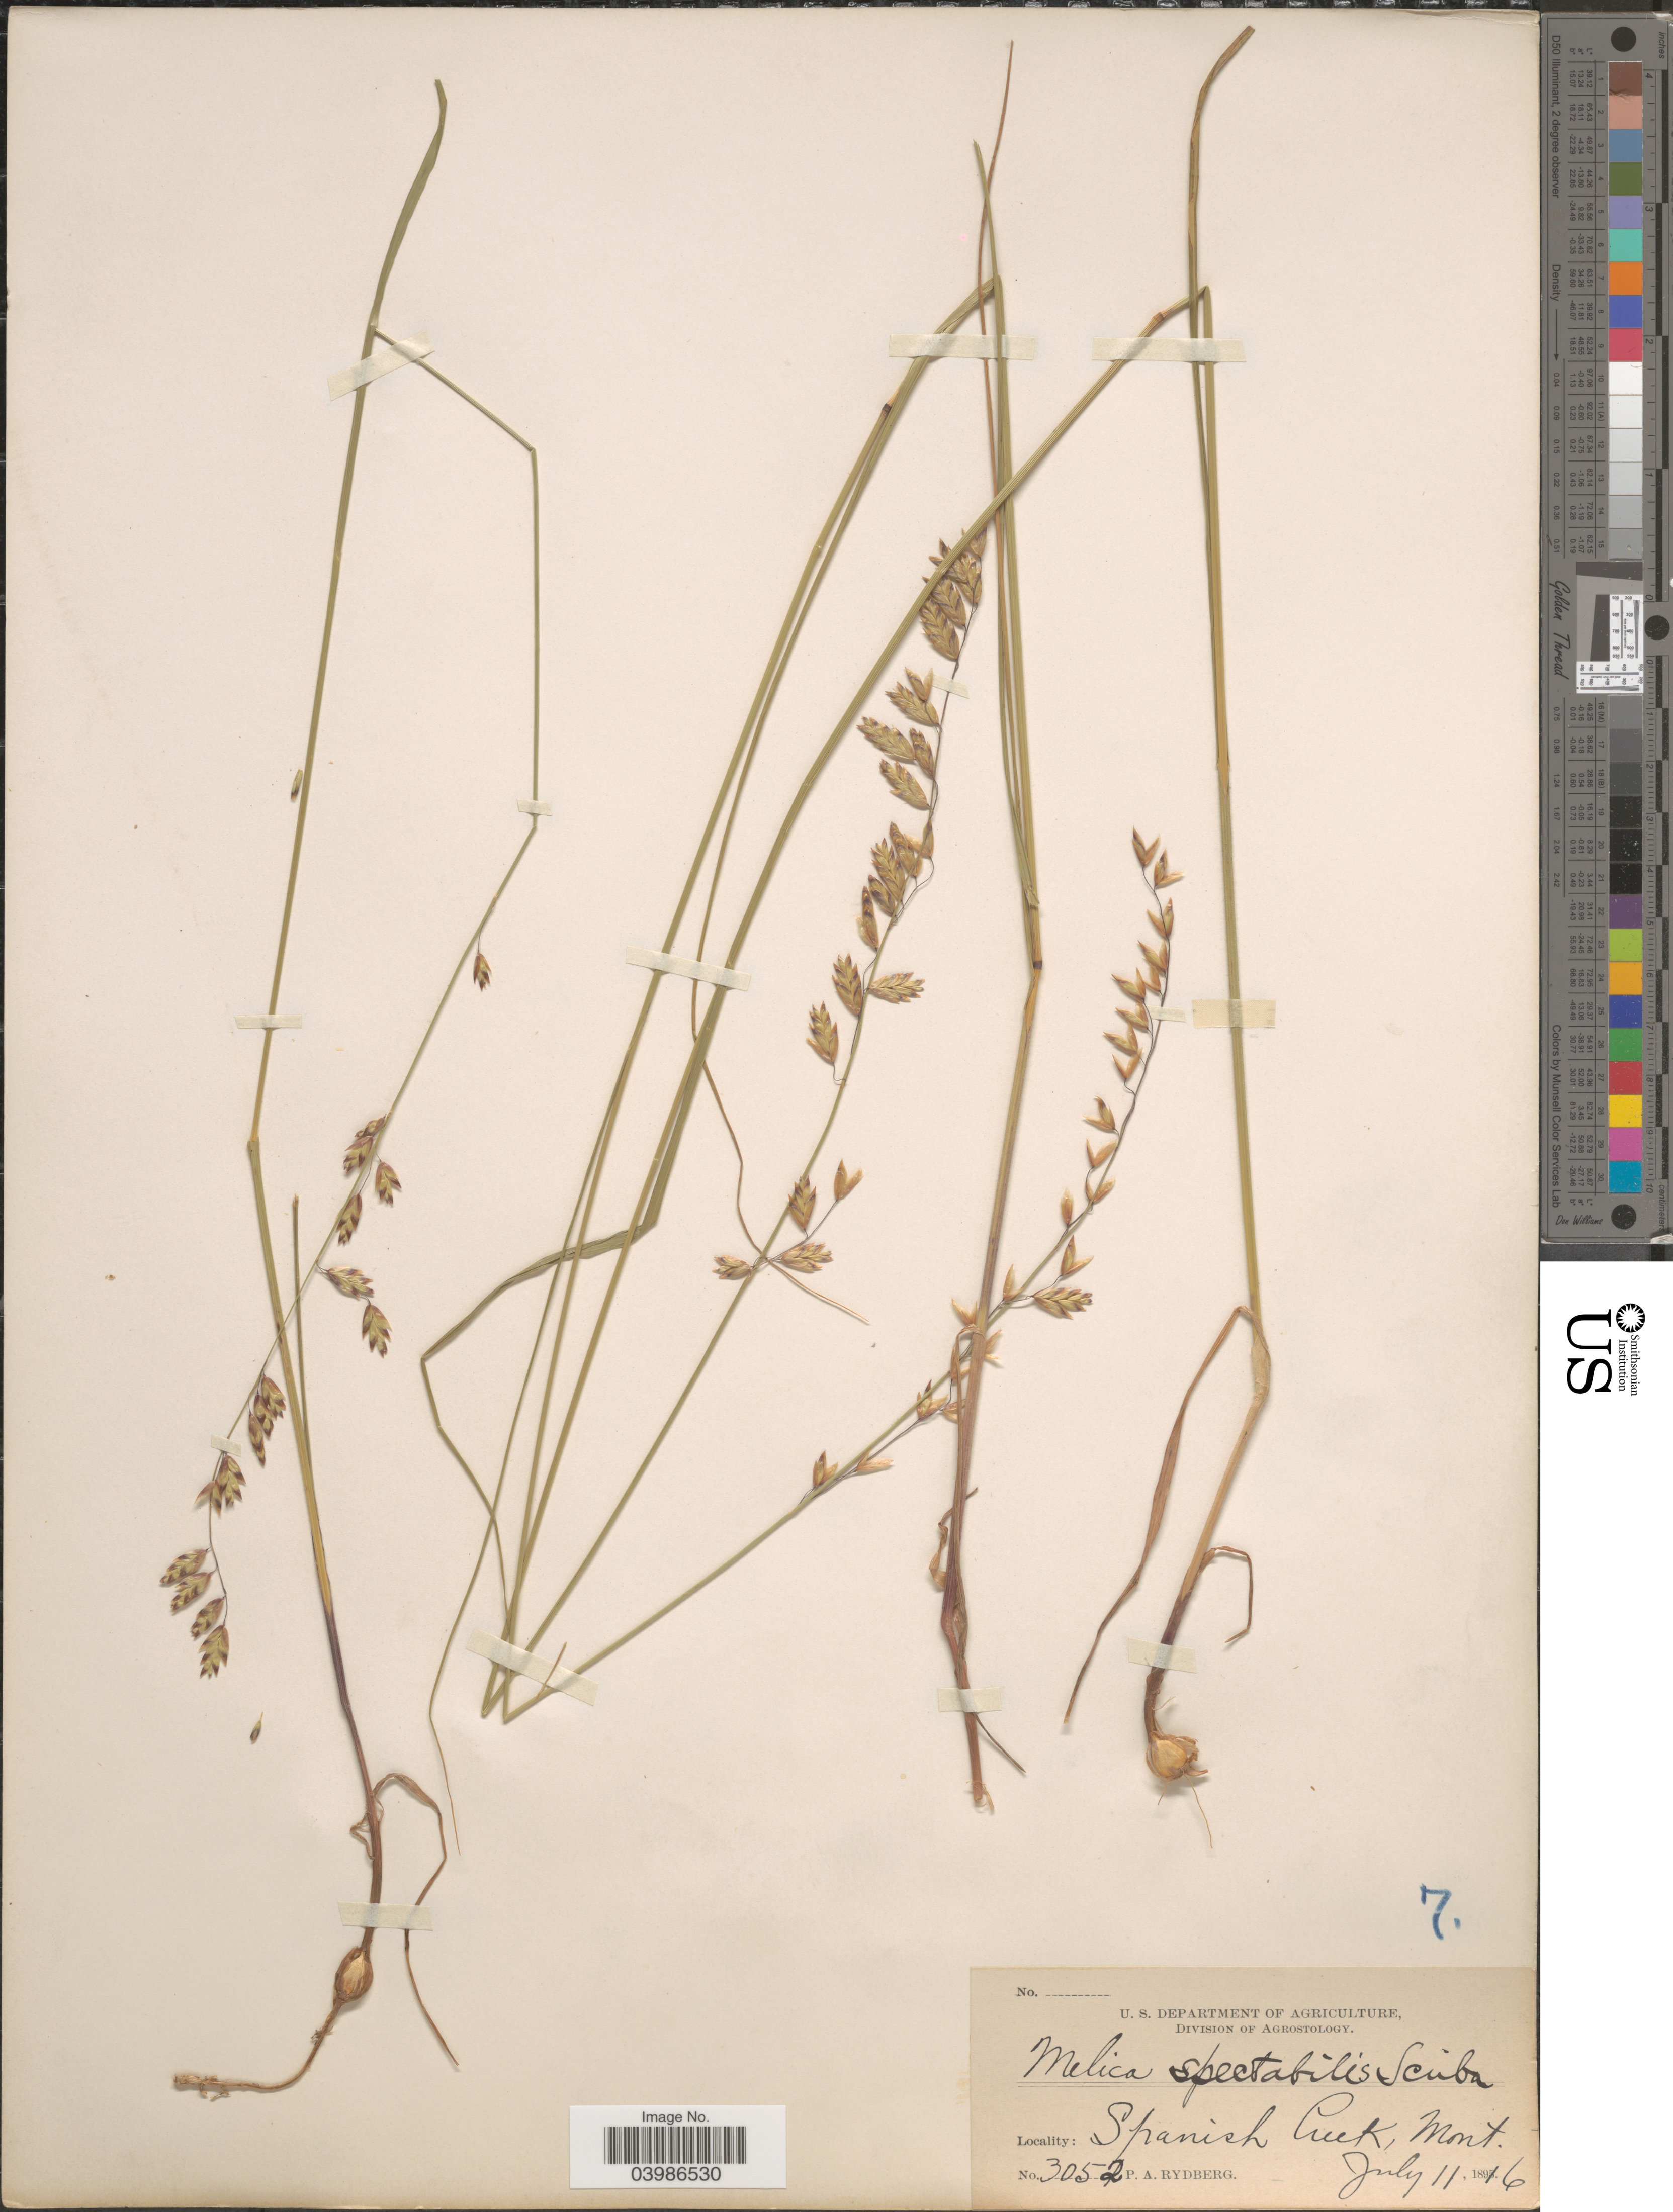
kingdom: Plantae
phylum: Tracheophyta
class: Liliopsida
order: Poales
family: Poaceae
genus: Melica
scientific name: Melica spectabilis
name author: Scribn.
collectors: P. A. Rydberg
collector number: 3052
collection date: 1816-07-11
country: United States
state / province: Montana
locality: Spanish Creek.